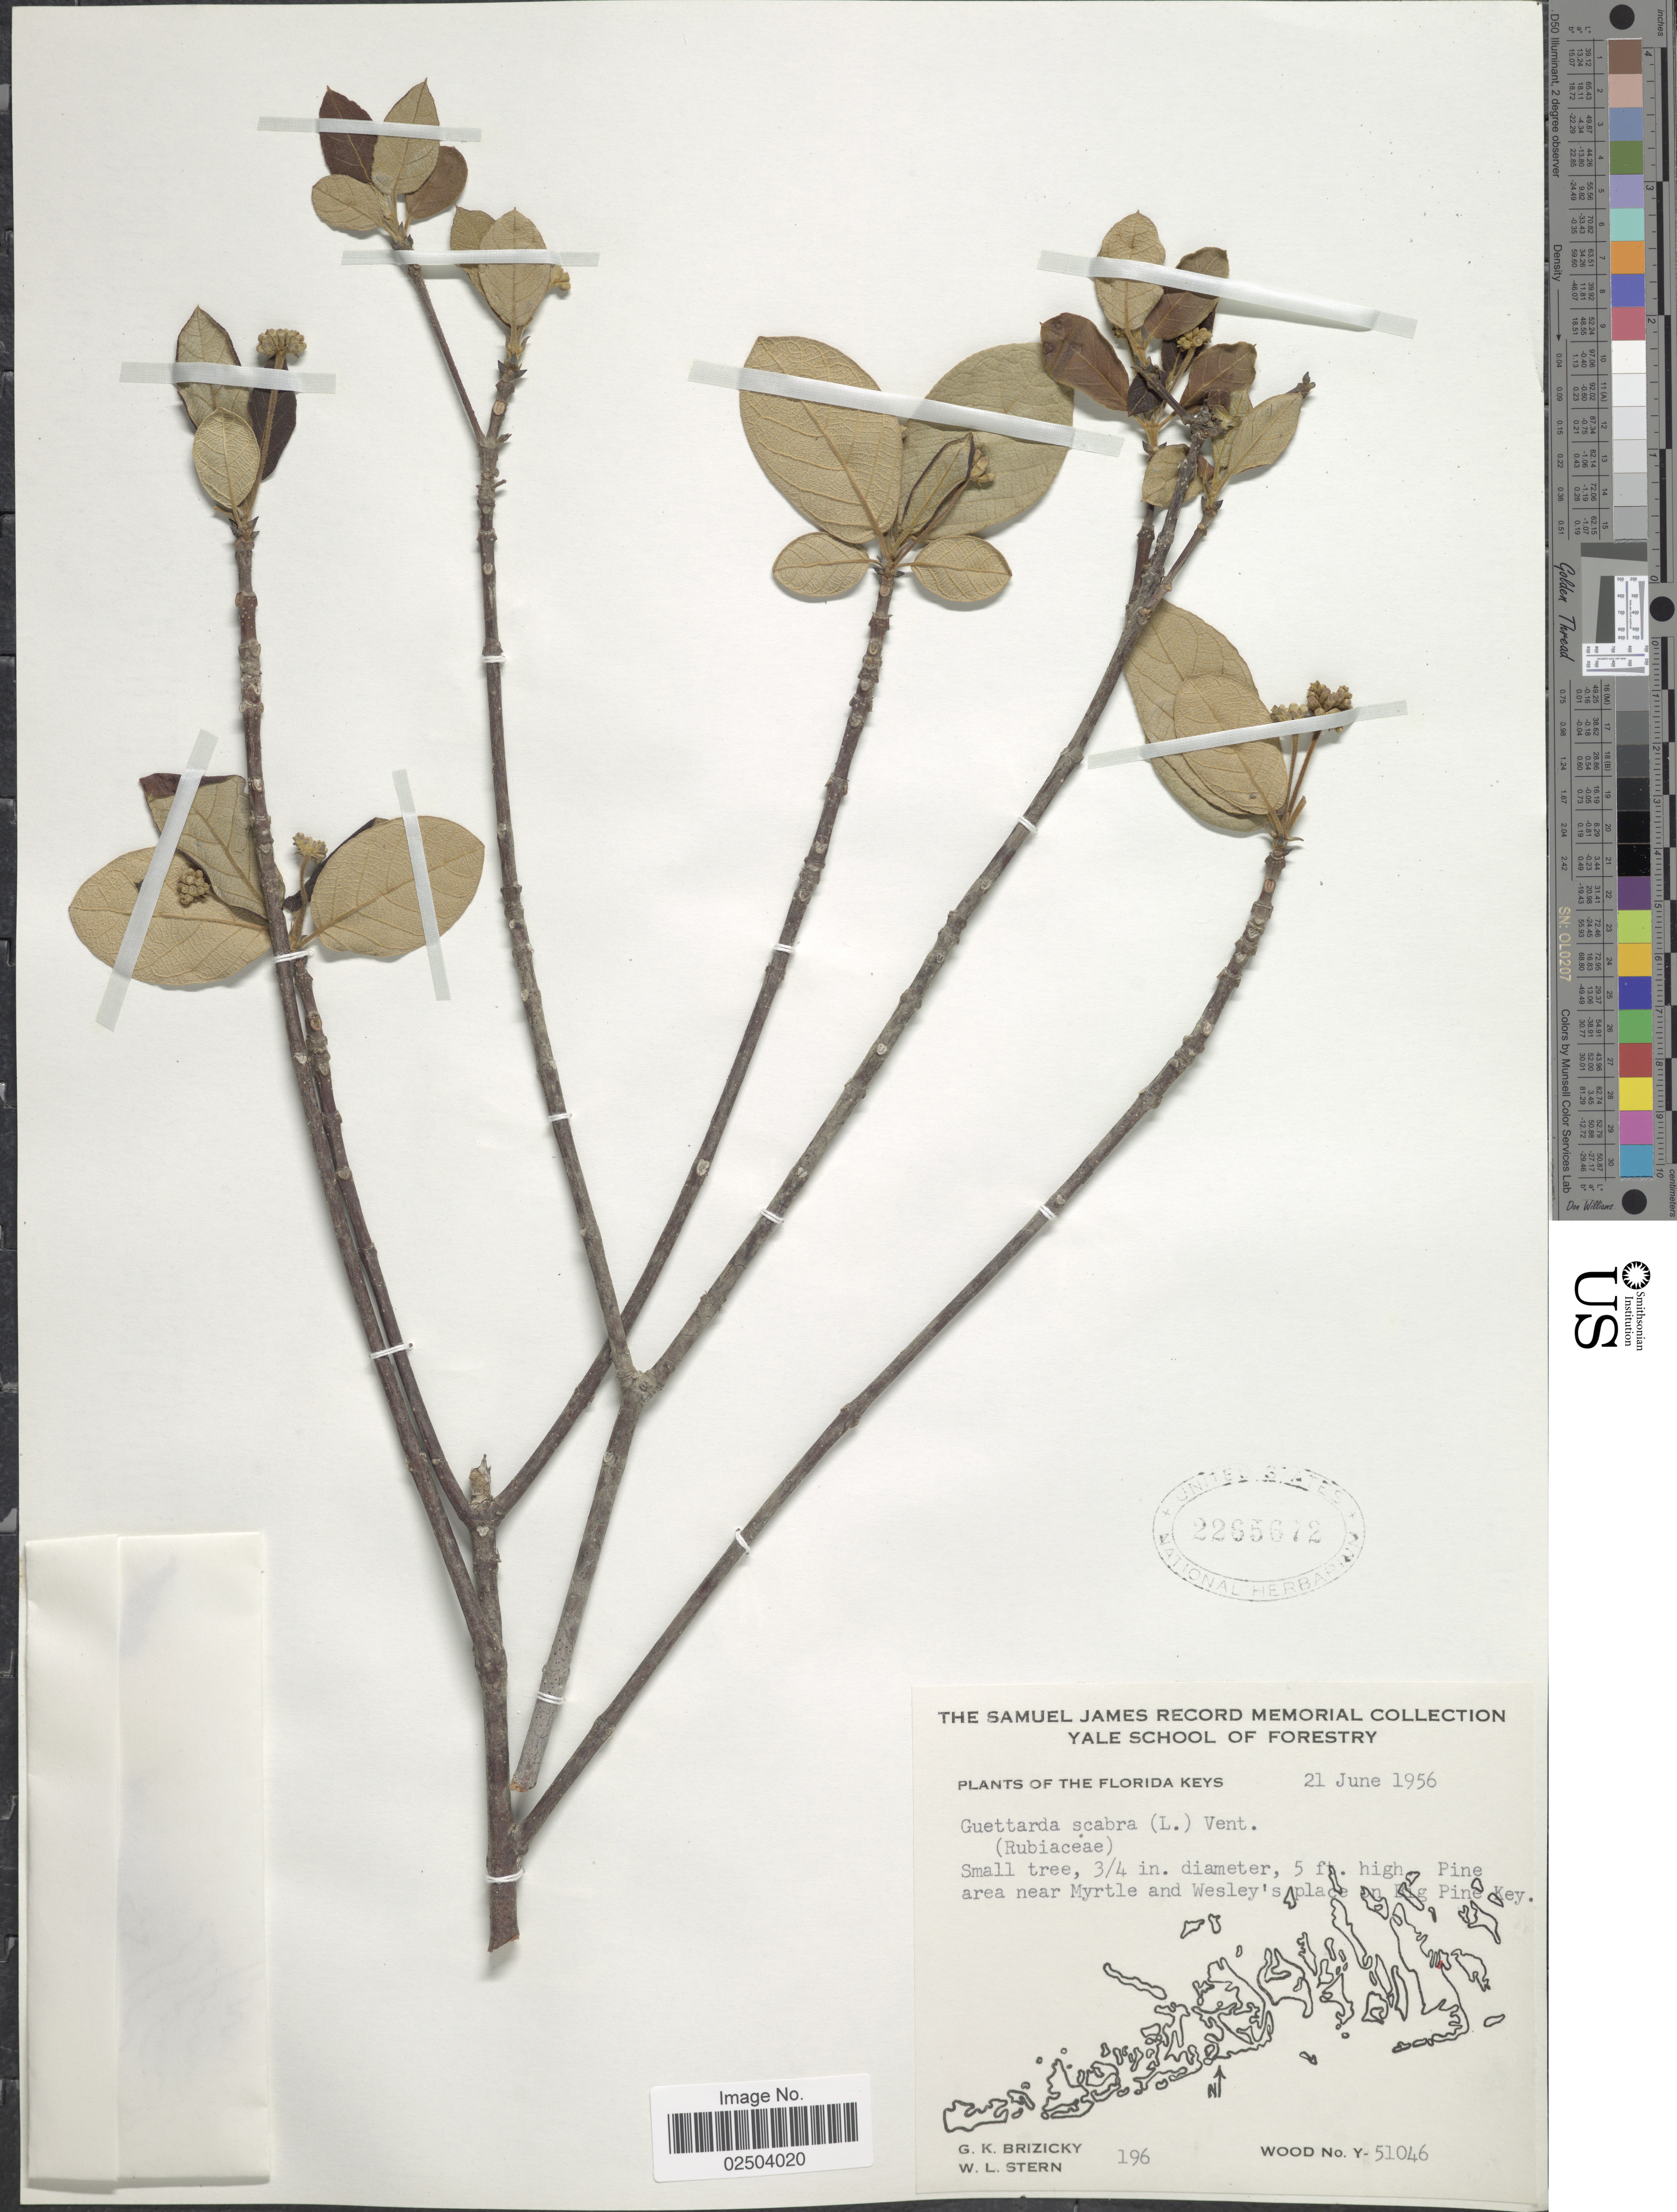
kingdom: Plantae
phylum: Tracheophyta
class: Magnoliopsida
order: Gentianales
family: Rubiaceae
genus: Guettarda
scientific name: Guettarda scabra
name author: (L.) Vent.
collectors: G. K. Brizicky & W. L. Stern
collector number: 196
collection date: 1956-06-21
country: United States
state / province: Florida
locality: Florida Keys. Pine area near Myrtle and Wesley's place on Big Pine Key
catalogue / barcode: US 2265672